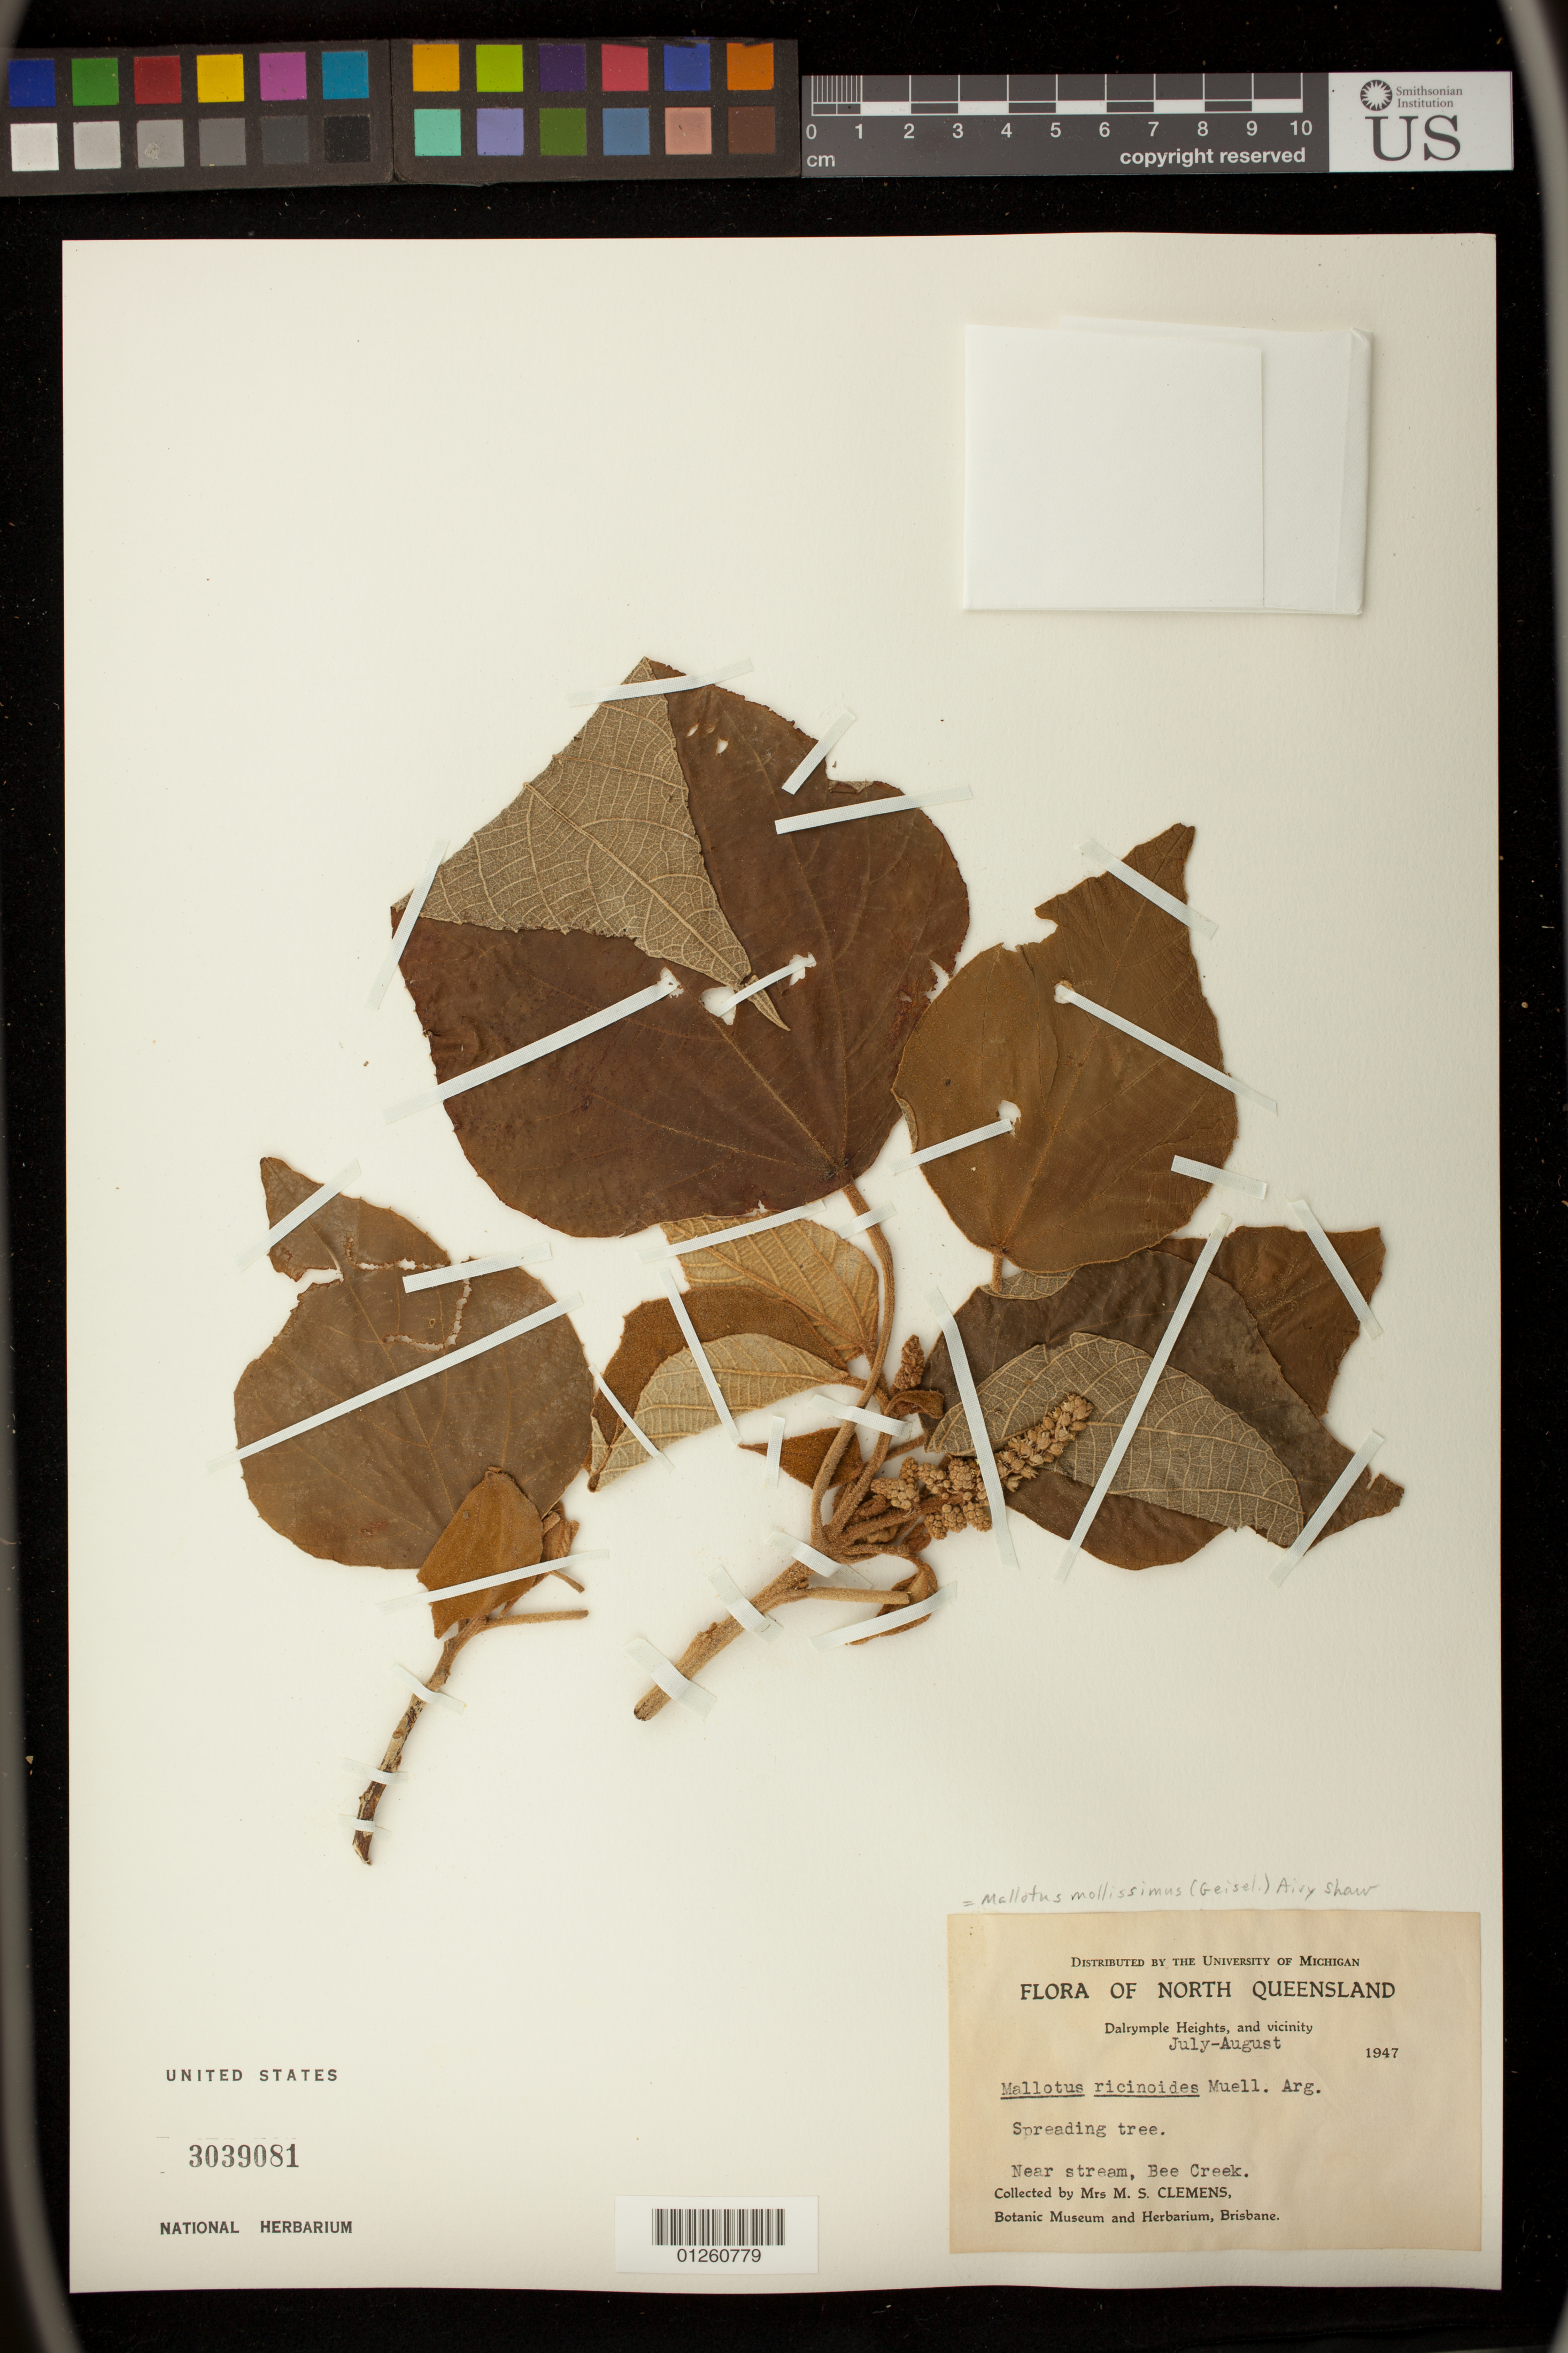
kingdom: Plantae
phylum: Tracheophyta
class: Magnoliopsida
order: Malpighiales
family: Euphorbiaceae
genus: Mallotus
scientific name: Mallotus mollissimus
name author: (Geiseler) Airy Shaw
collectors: M. S. Clemens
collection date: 1947-07/1947-08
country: Australia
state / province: Queensland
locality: Dalrymple Heights, and vicinity. Near stream, Bee Creek.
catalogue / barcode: US 3039081